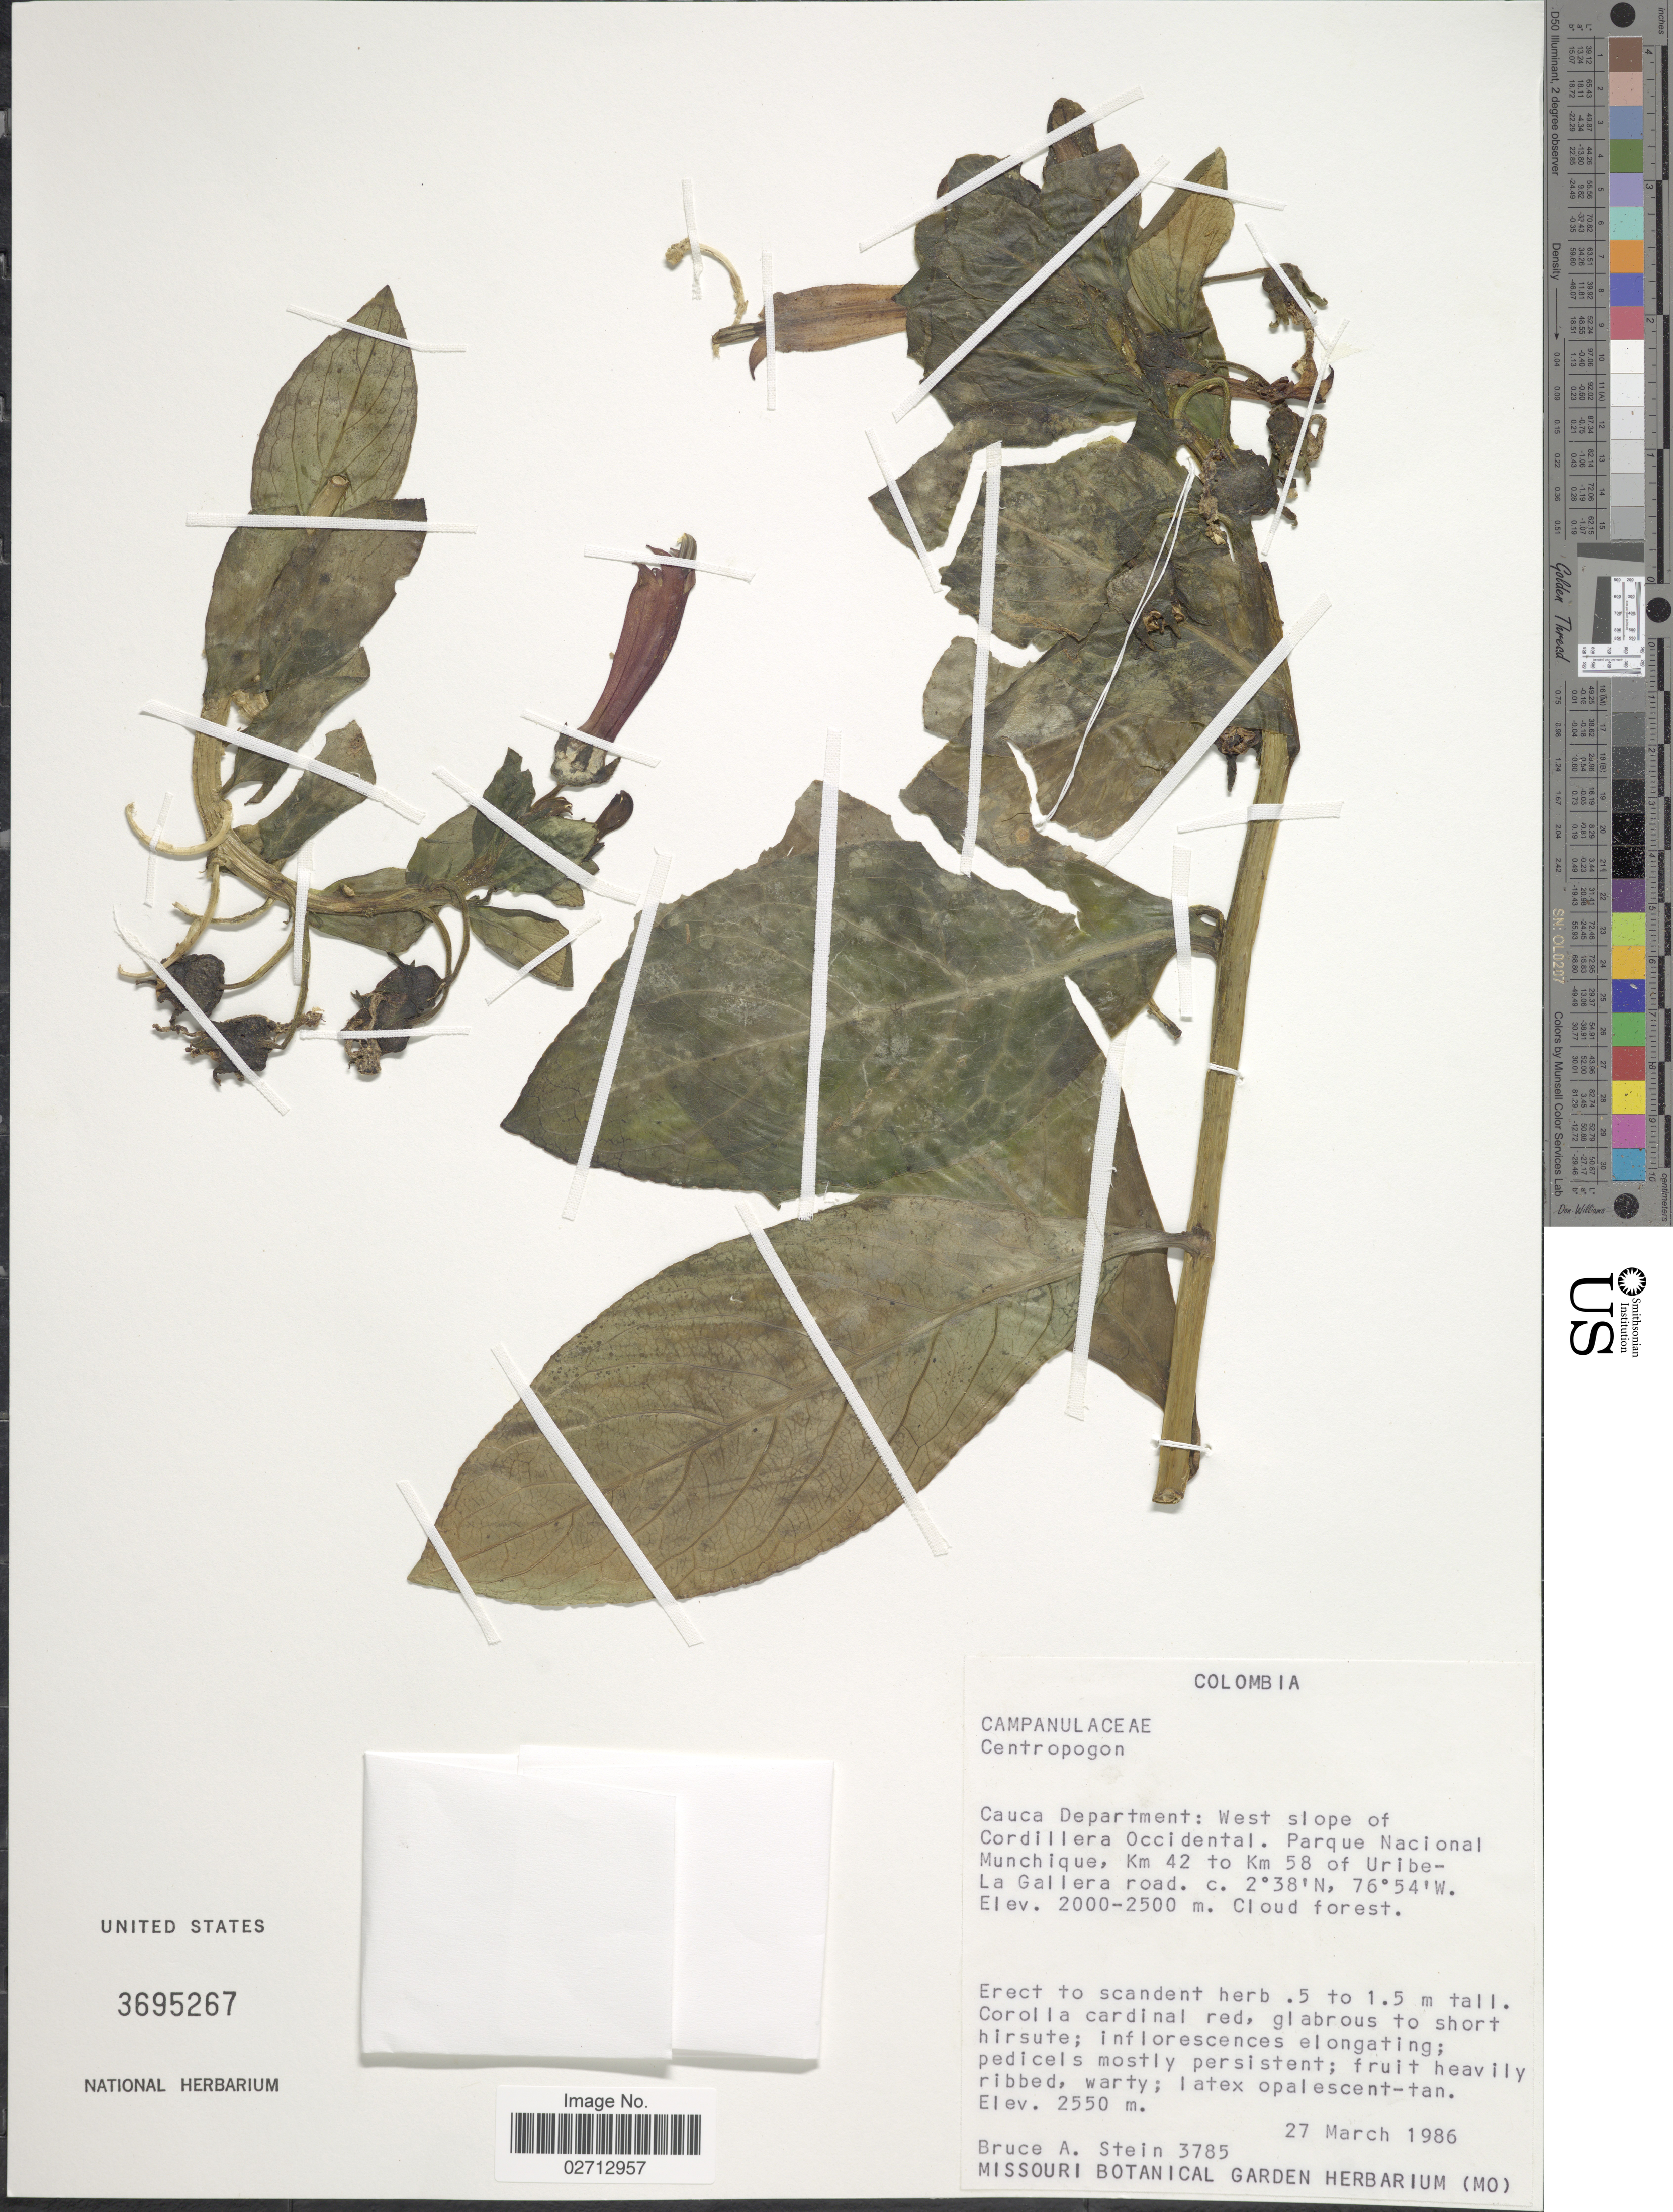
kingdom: Plantae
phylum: Tracheophyta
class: Magnoliopsida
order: Asterales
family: Campanulaceae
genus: Centropogon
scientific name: Centropogon sp.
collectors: B. A. Stein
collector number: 3785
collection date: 1986-03-27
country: Colombia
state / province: Cauca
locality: West slope of Cordillera Occidental. Parque Nacional Munchique, Km 42 to Km 58 of Uribe-La Gallera road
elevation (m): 2000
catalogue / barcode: US 3695267